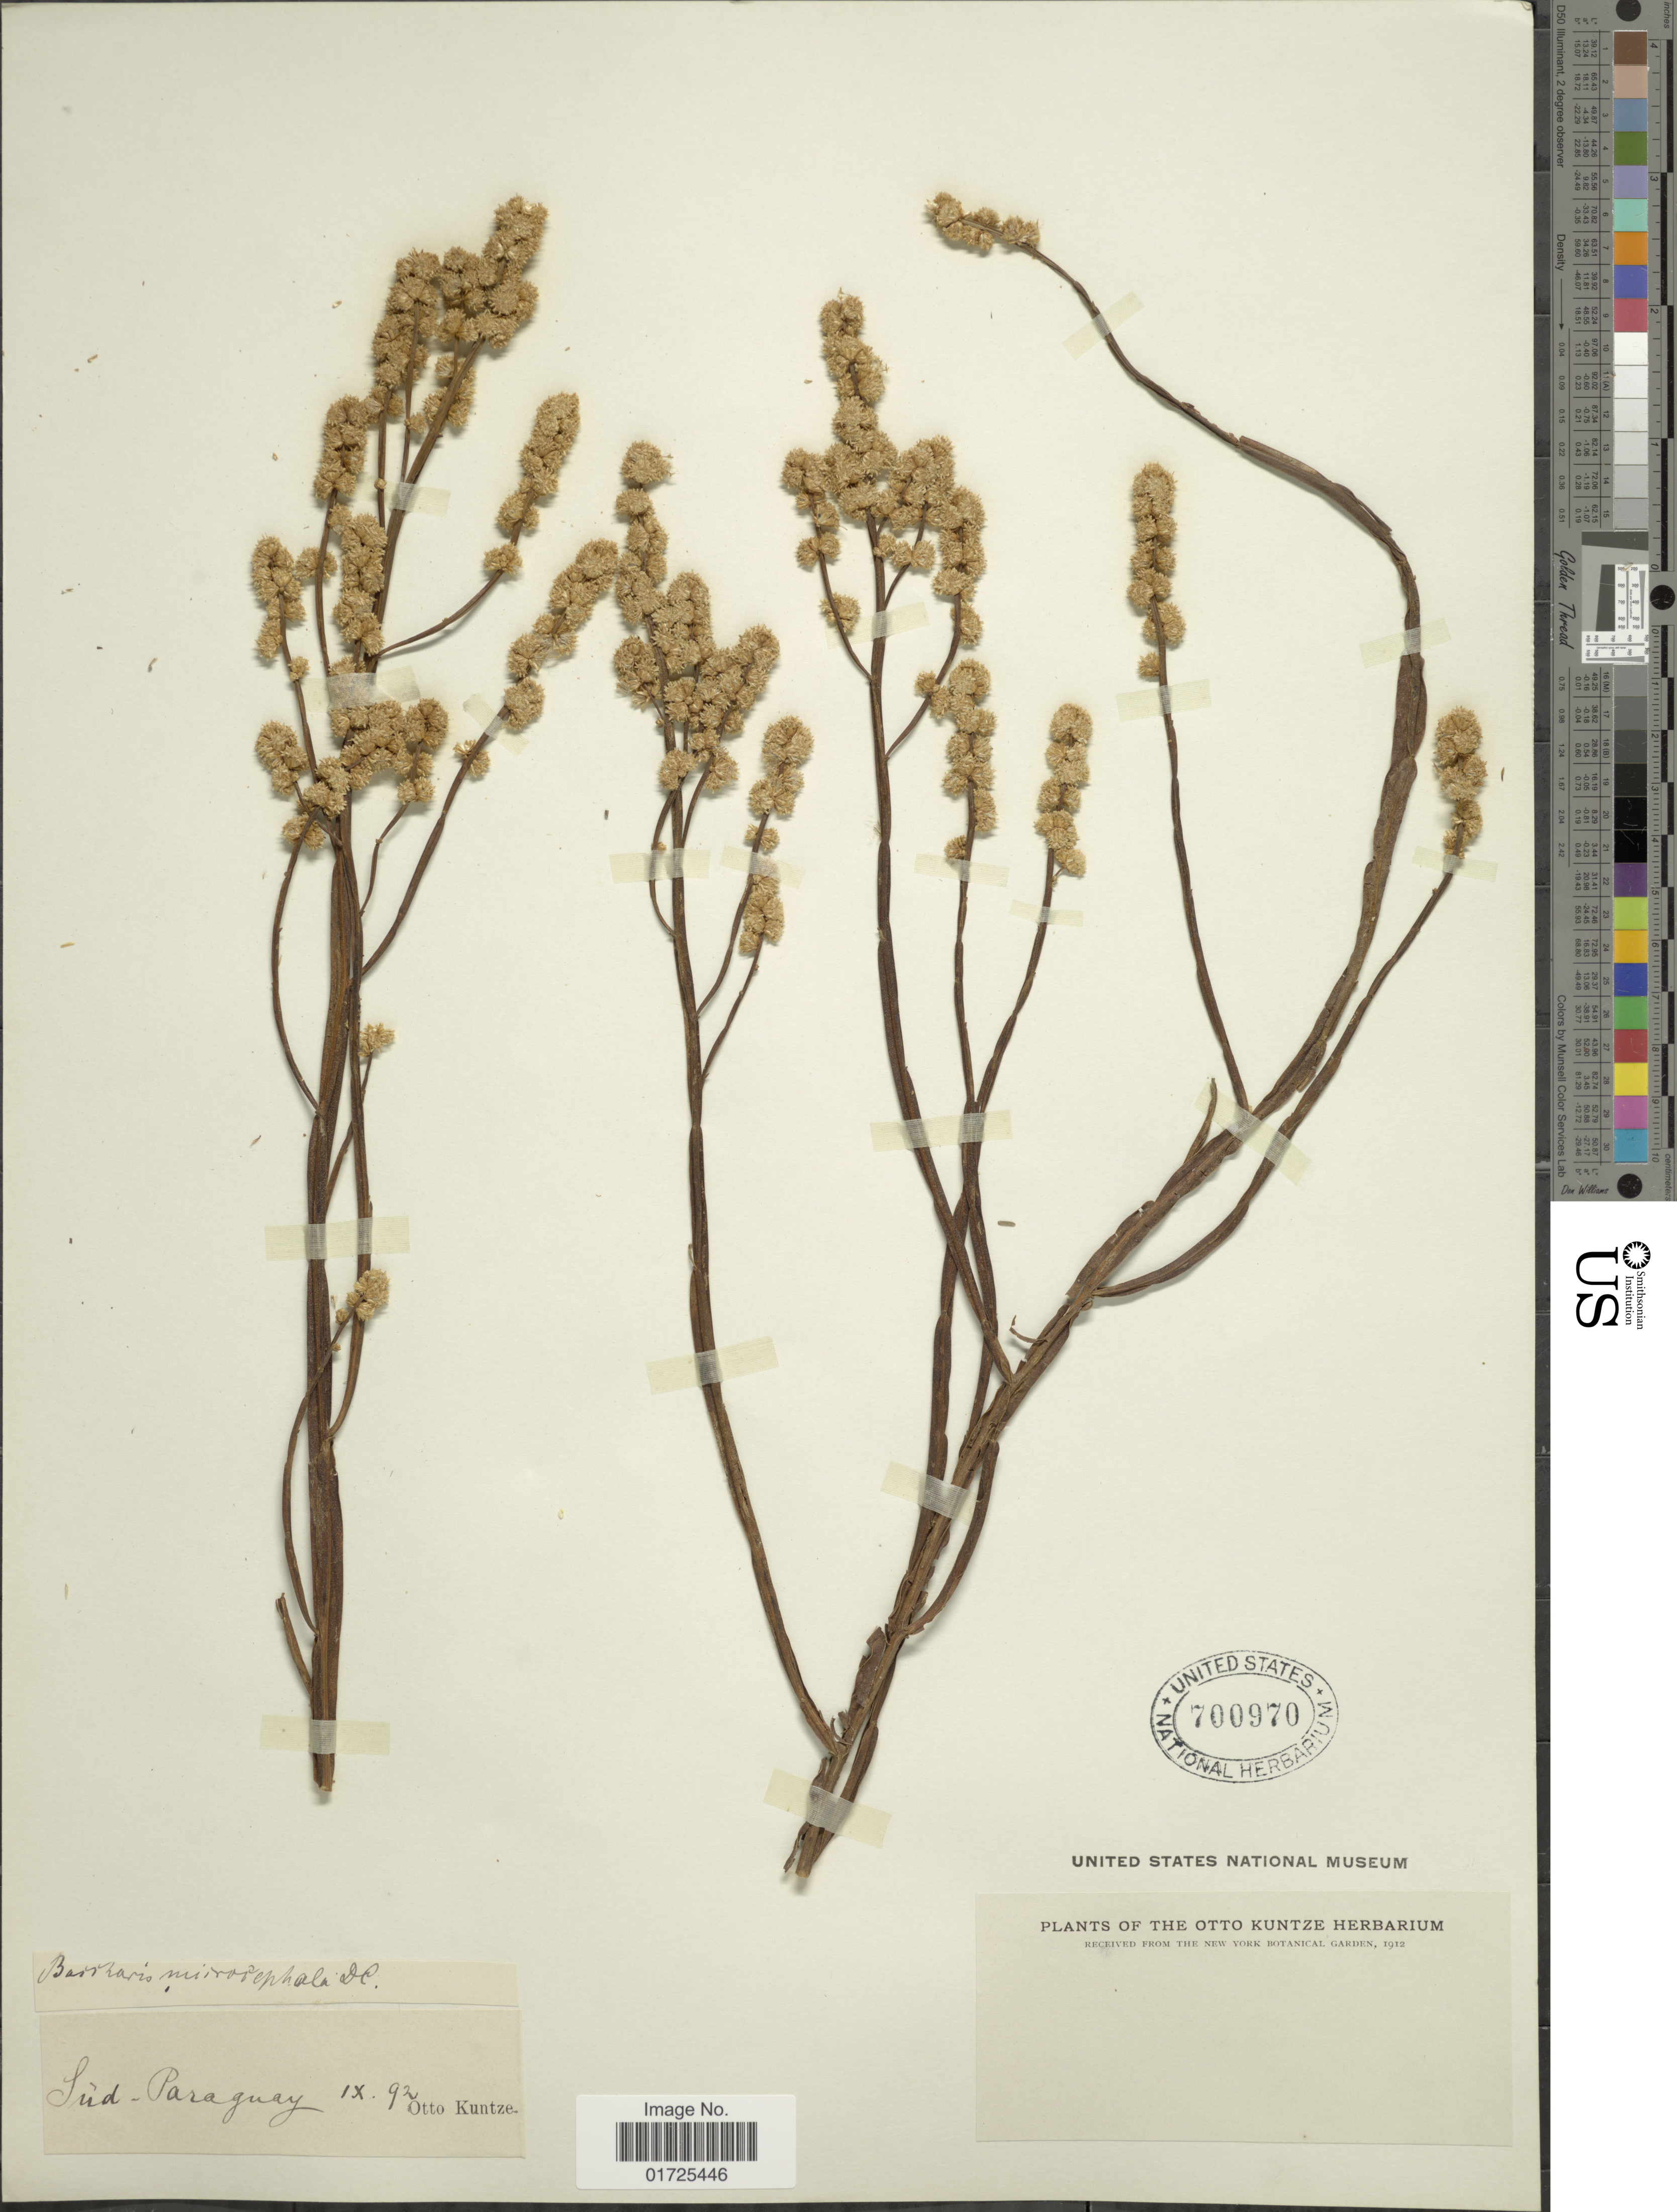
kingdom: Plantae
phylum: Tracheophyta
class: Magnoliopsida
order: Asterales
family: Asteraceae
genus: Baccharis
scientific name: Baccharis microcephala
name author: (Less.) DC.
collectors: C.E.O. Kuntze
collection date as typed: Transcribed d/m/y: /9/92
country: Paraguay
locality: Süd-Paraguay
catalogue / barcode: US 700970